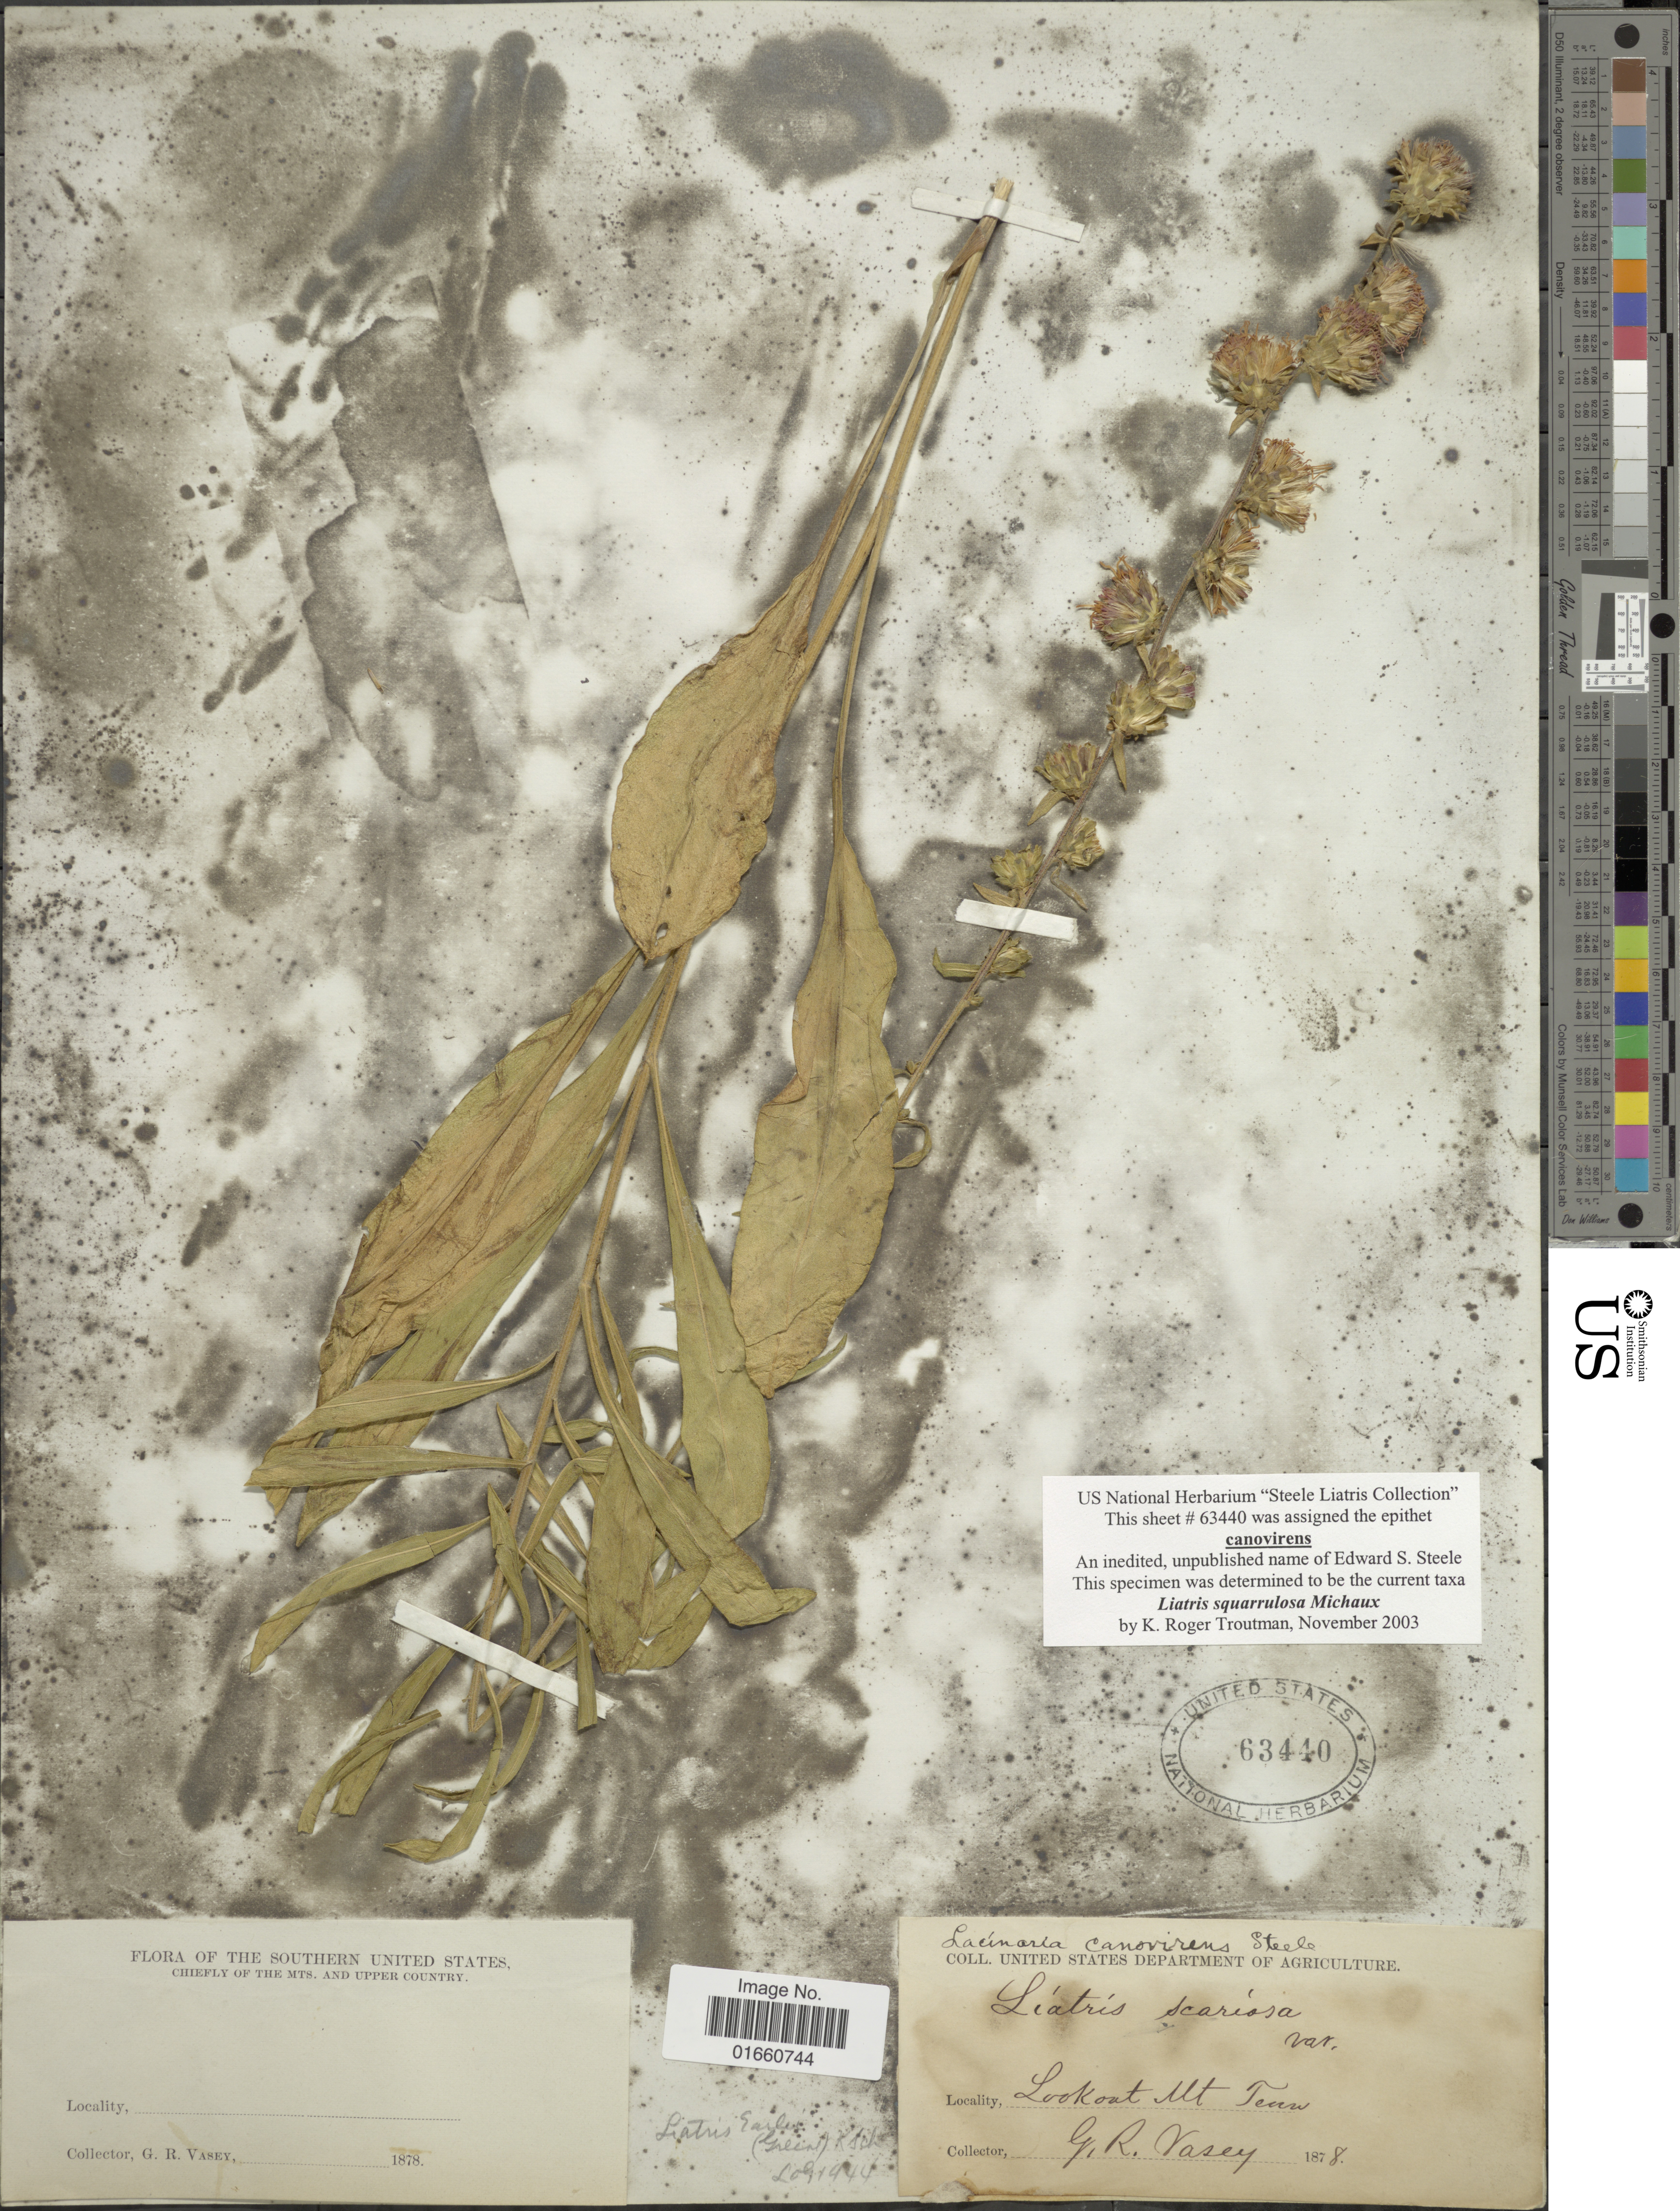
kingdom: Plantae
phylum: Tracheophyta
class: Magnoliopsida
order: Asterales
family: Asteraceae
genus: Liatris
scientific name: Liatris squarrulosa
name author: Michx.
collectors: G. R. Vasey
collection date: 1878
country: United States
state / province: Tennessee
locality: Southern United States, Chiefly of the Mts. and upper Country, Lookout Mt.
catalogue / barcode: US 63440